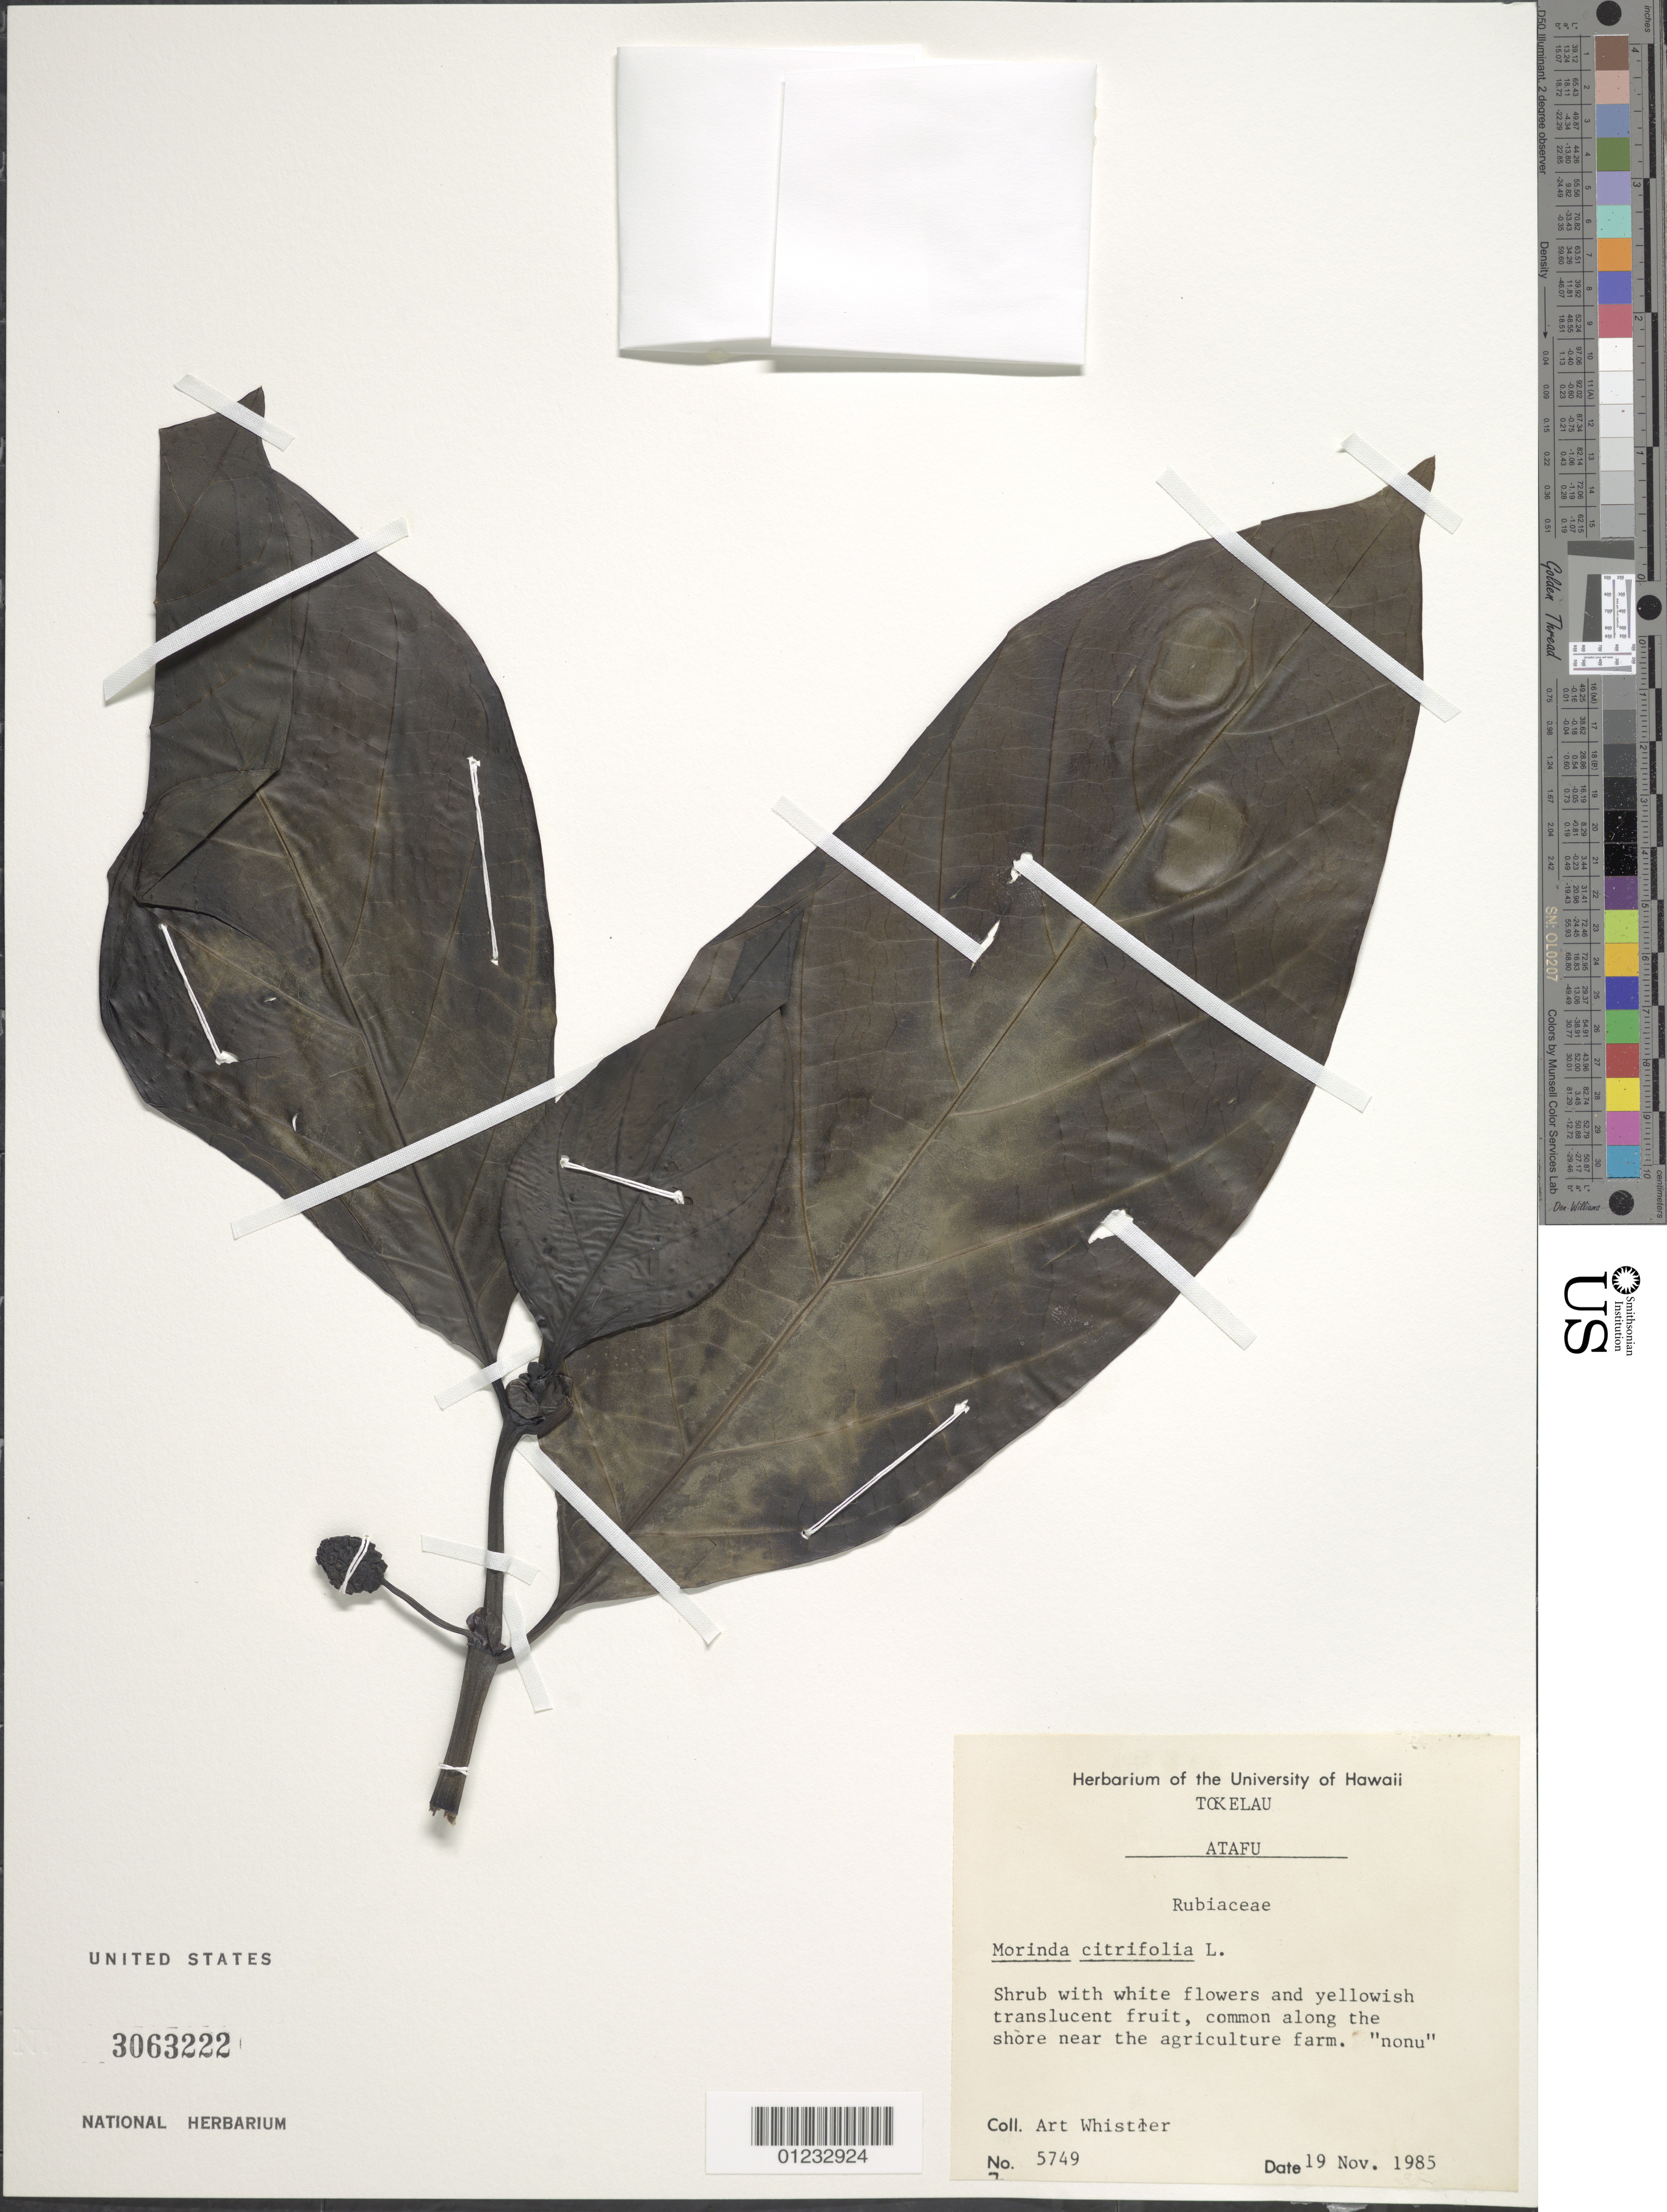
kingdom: Plantae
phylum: Tracheophyta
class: Magnoliopsida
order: Gentianales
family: Rubiaceae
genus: Morinda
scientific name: Morinda citrifolia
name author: L.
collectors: A. Whistler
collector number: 5749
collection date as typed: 19 Nov 1985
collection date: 1985-11-19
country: Tokelau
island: Atafu Atoll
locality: Along the shore near the agriculture farm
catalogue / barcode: US 3063222